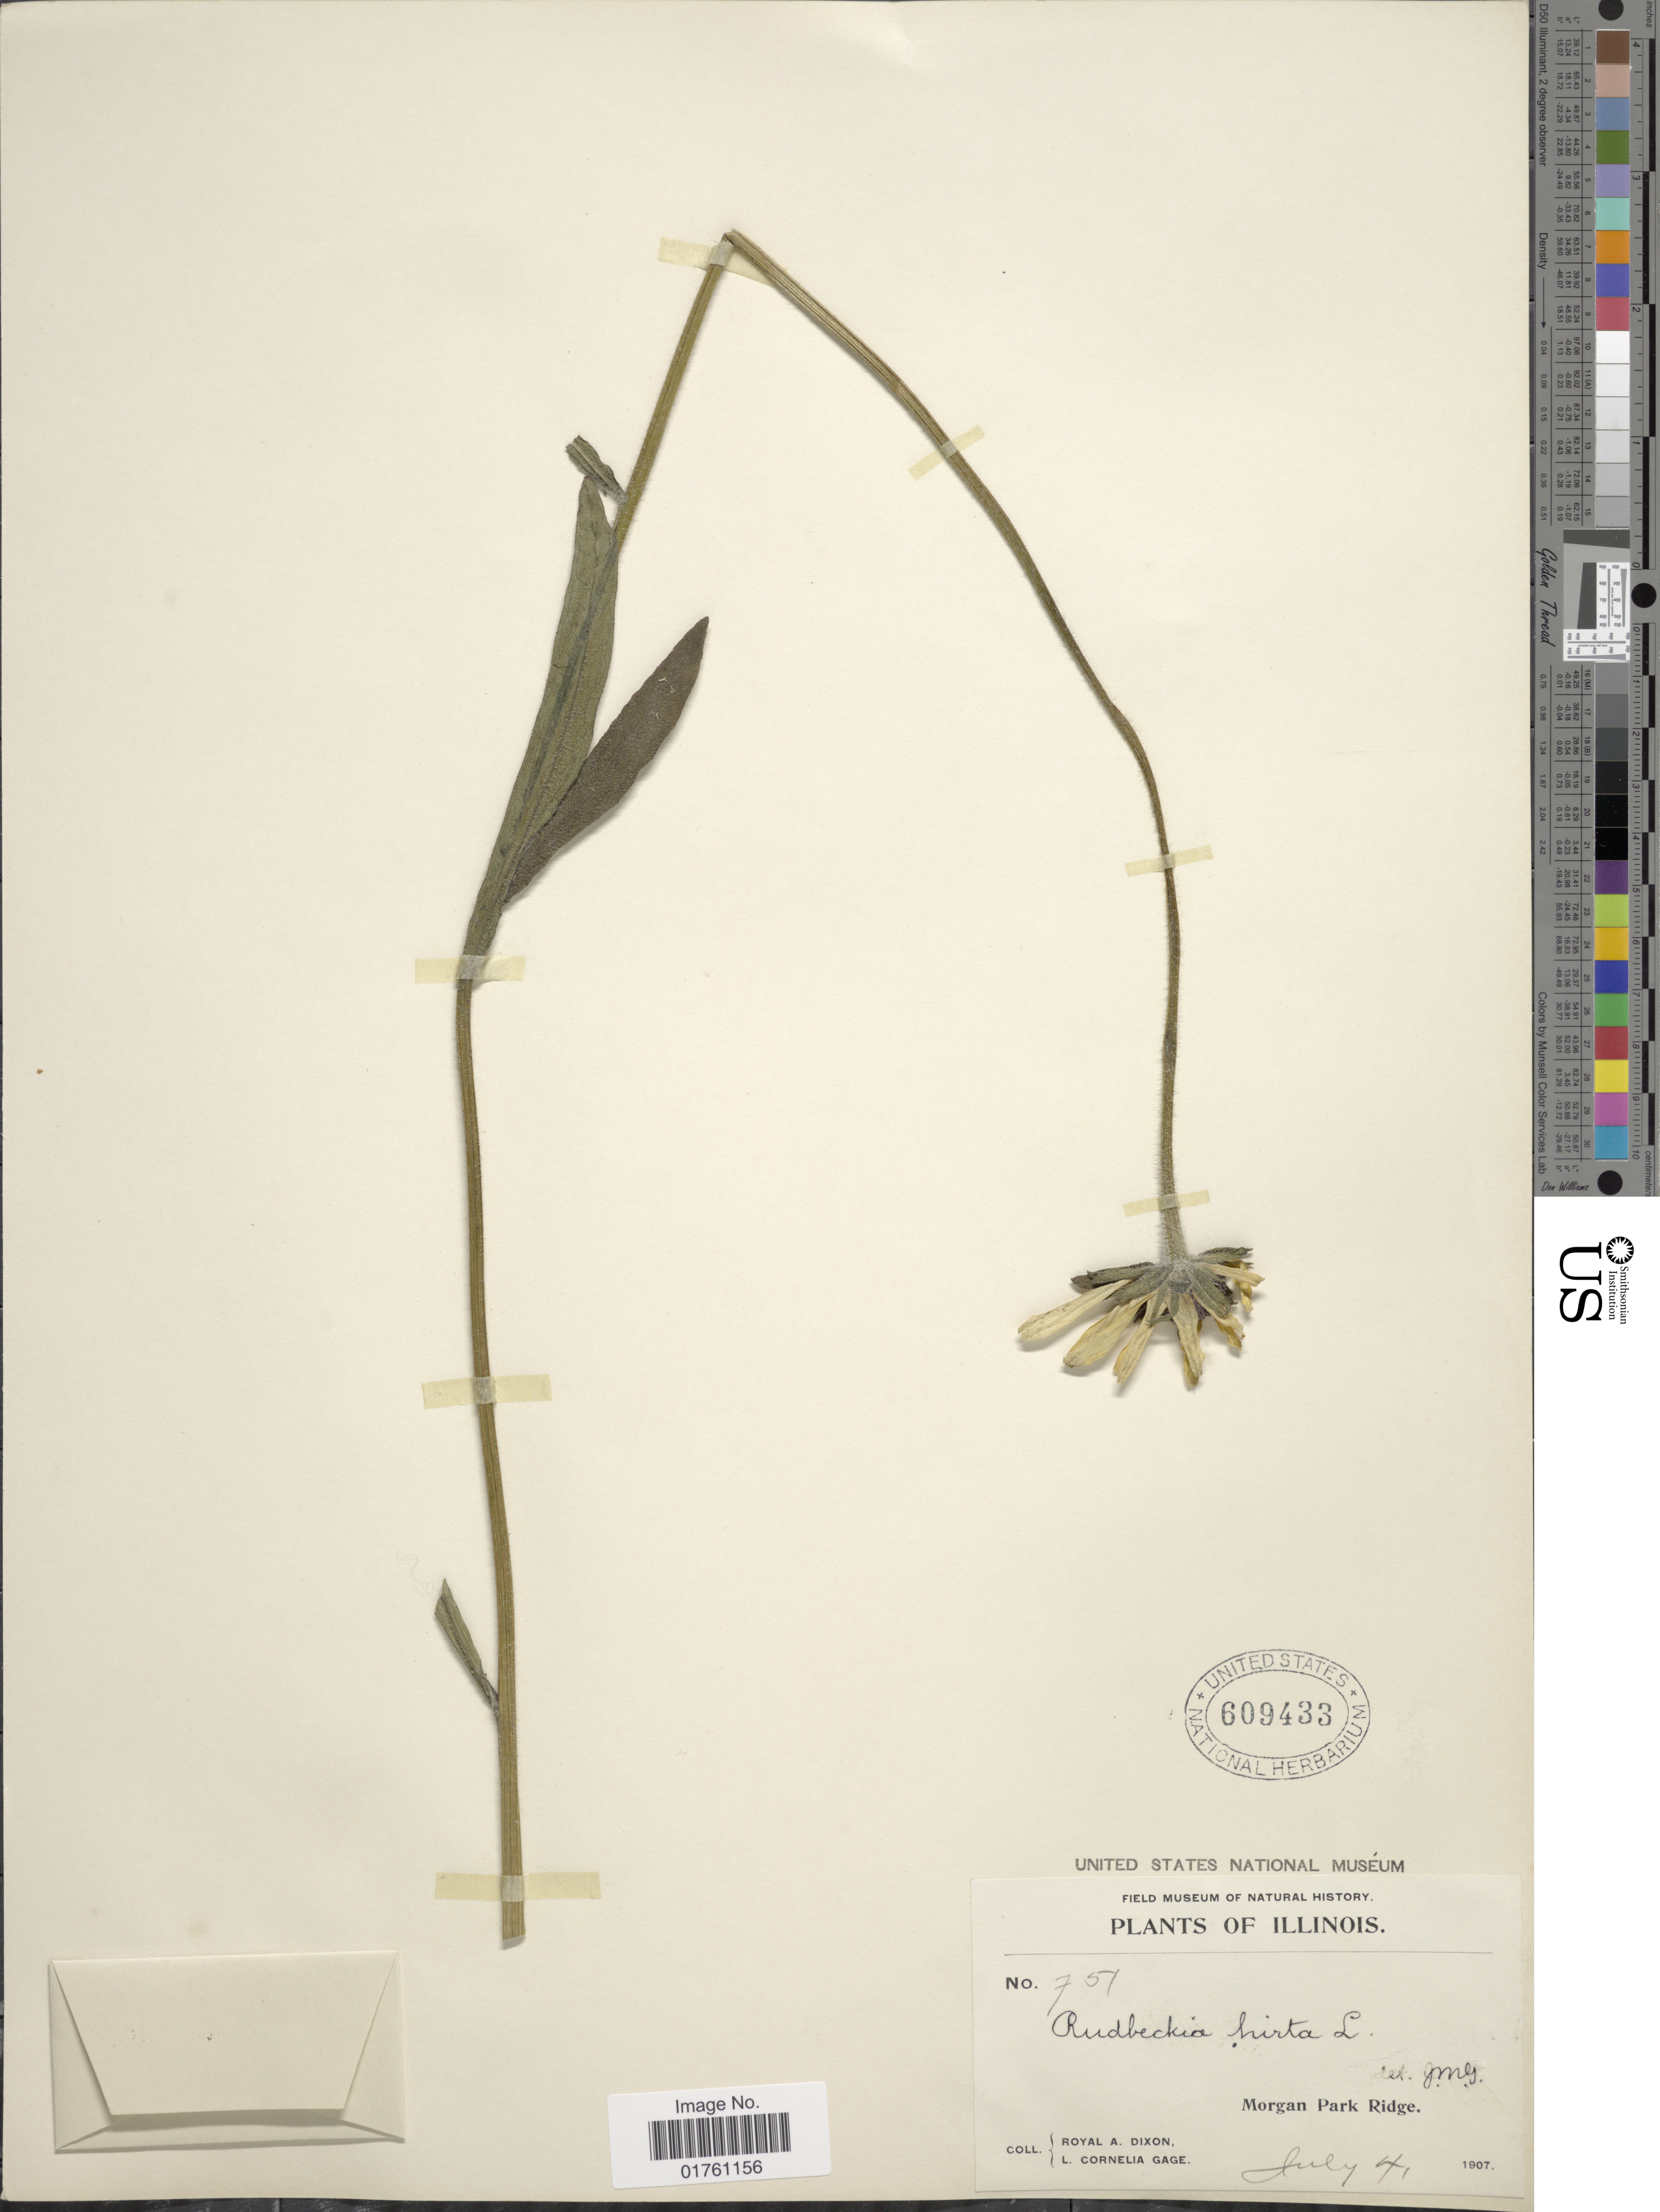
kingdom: Plantae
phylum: Tracheophyta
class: Magnoliopsida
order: Asterales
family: Asteraceae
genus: Rudbeckia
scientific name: Rudbeckia hirta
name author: L.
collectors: R. A. Dixon & L. Gage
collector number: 751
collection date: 1907-07-04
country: United States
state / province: Illinois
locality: Morgan Park Ridge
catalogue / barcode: US 609433